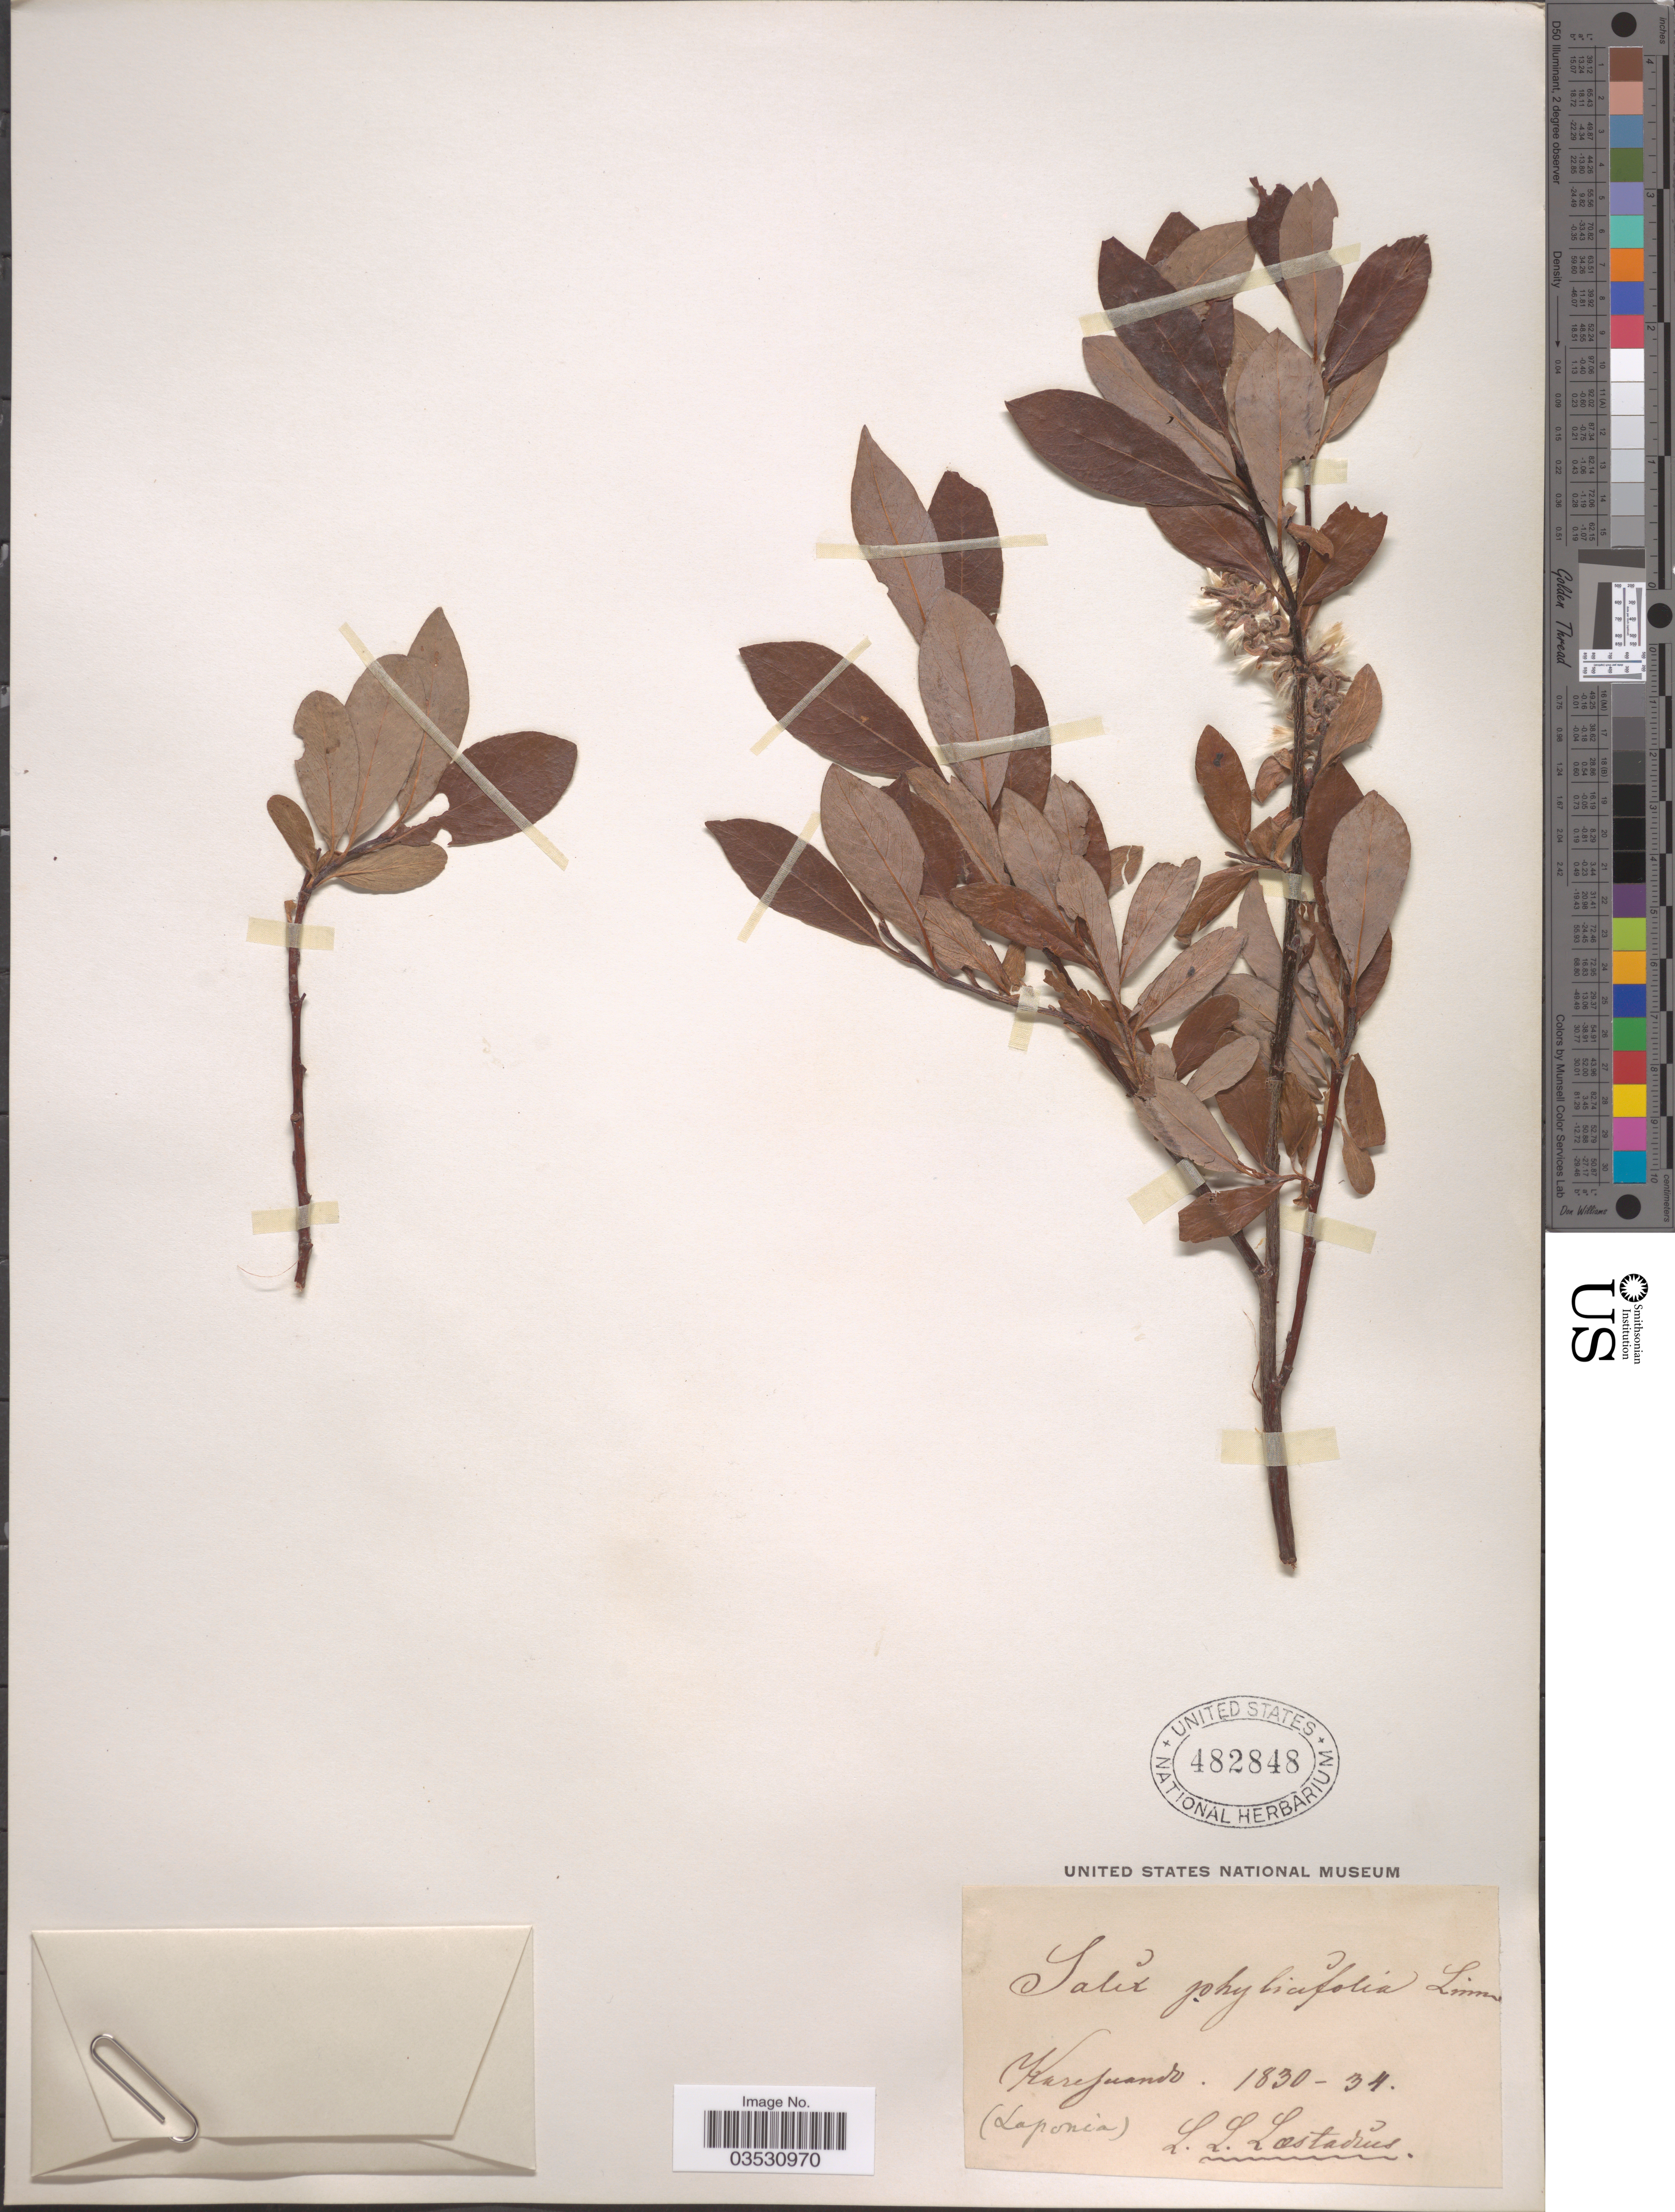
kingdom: Plantae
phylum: Tracheophyta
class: Magnoliopsida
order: Malpighiales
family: Salicaceae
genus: Salix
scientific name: Salix phylicifolia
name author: L.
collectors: L. Lastadius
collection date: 1830/1834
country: Sweden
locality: Karesuando. (Laponia).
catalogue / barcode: US 482848